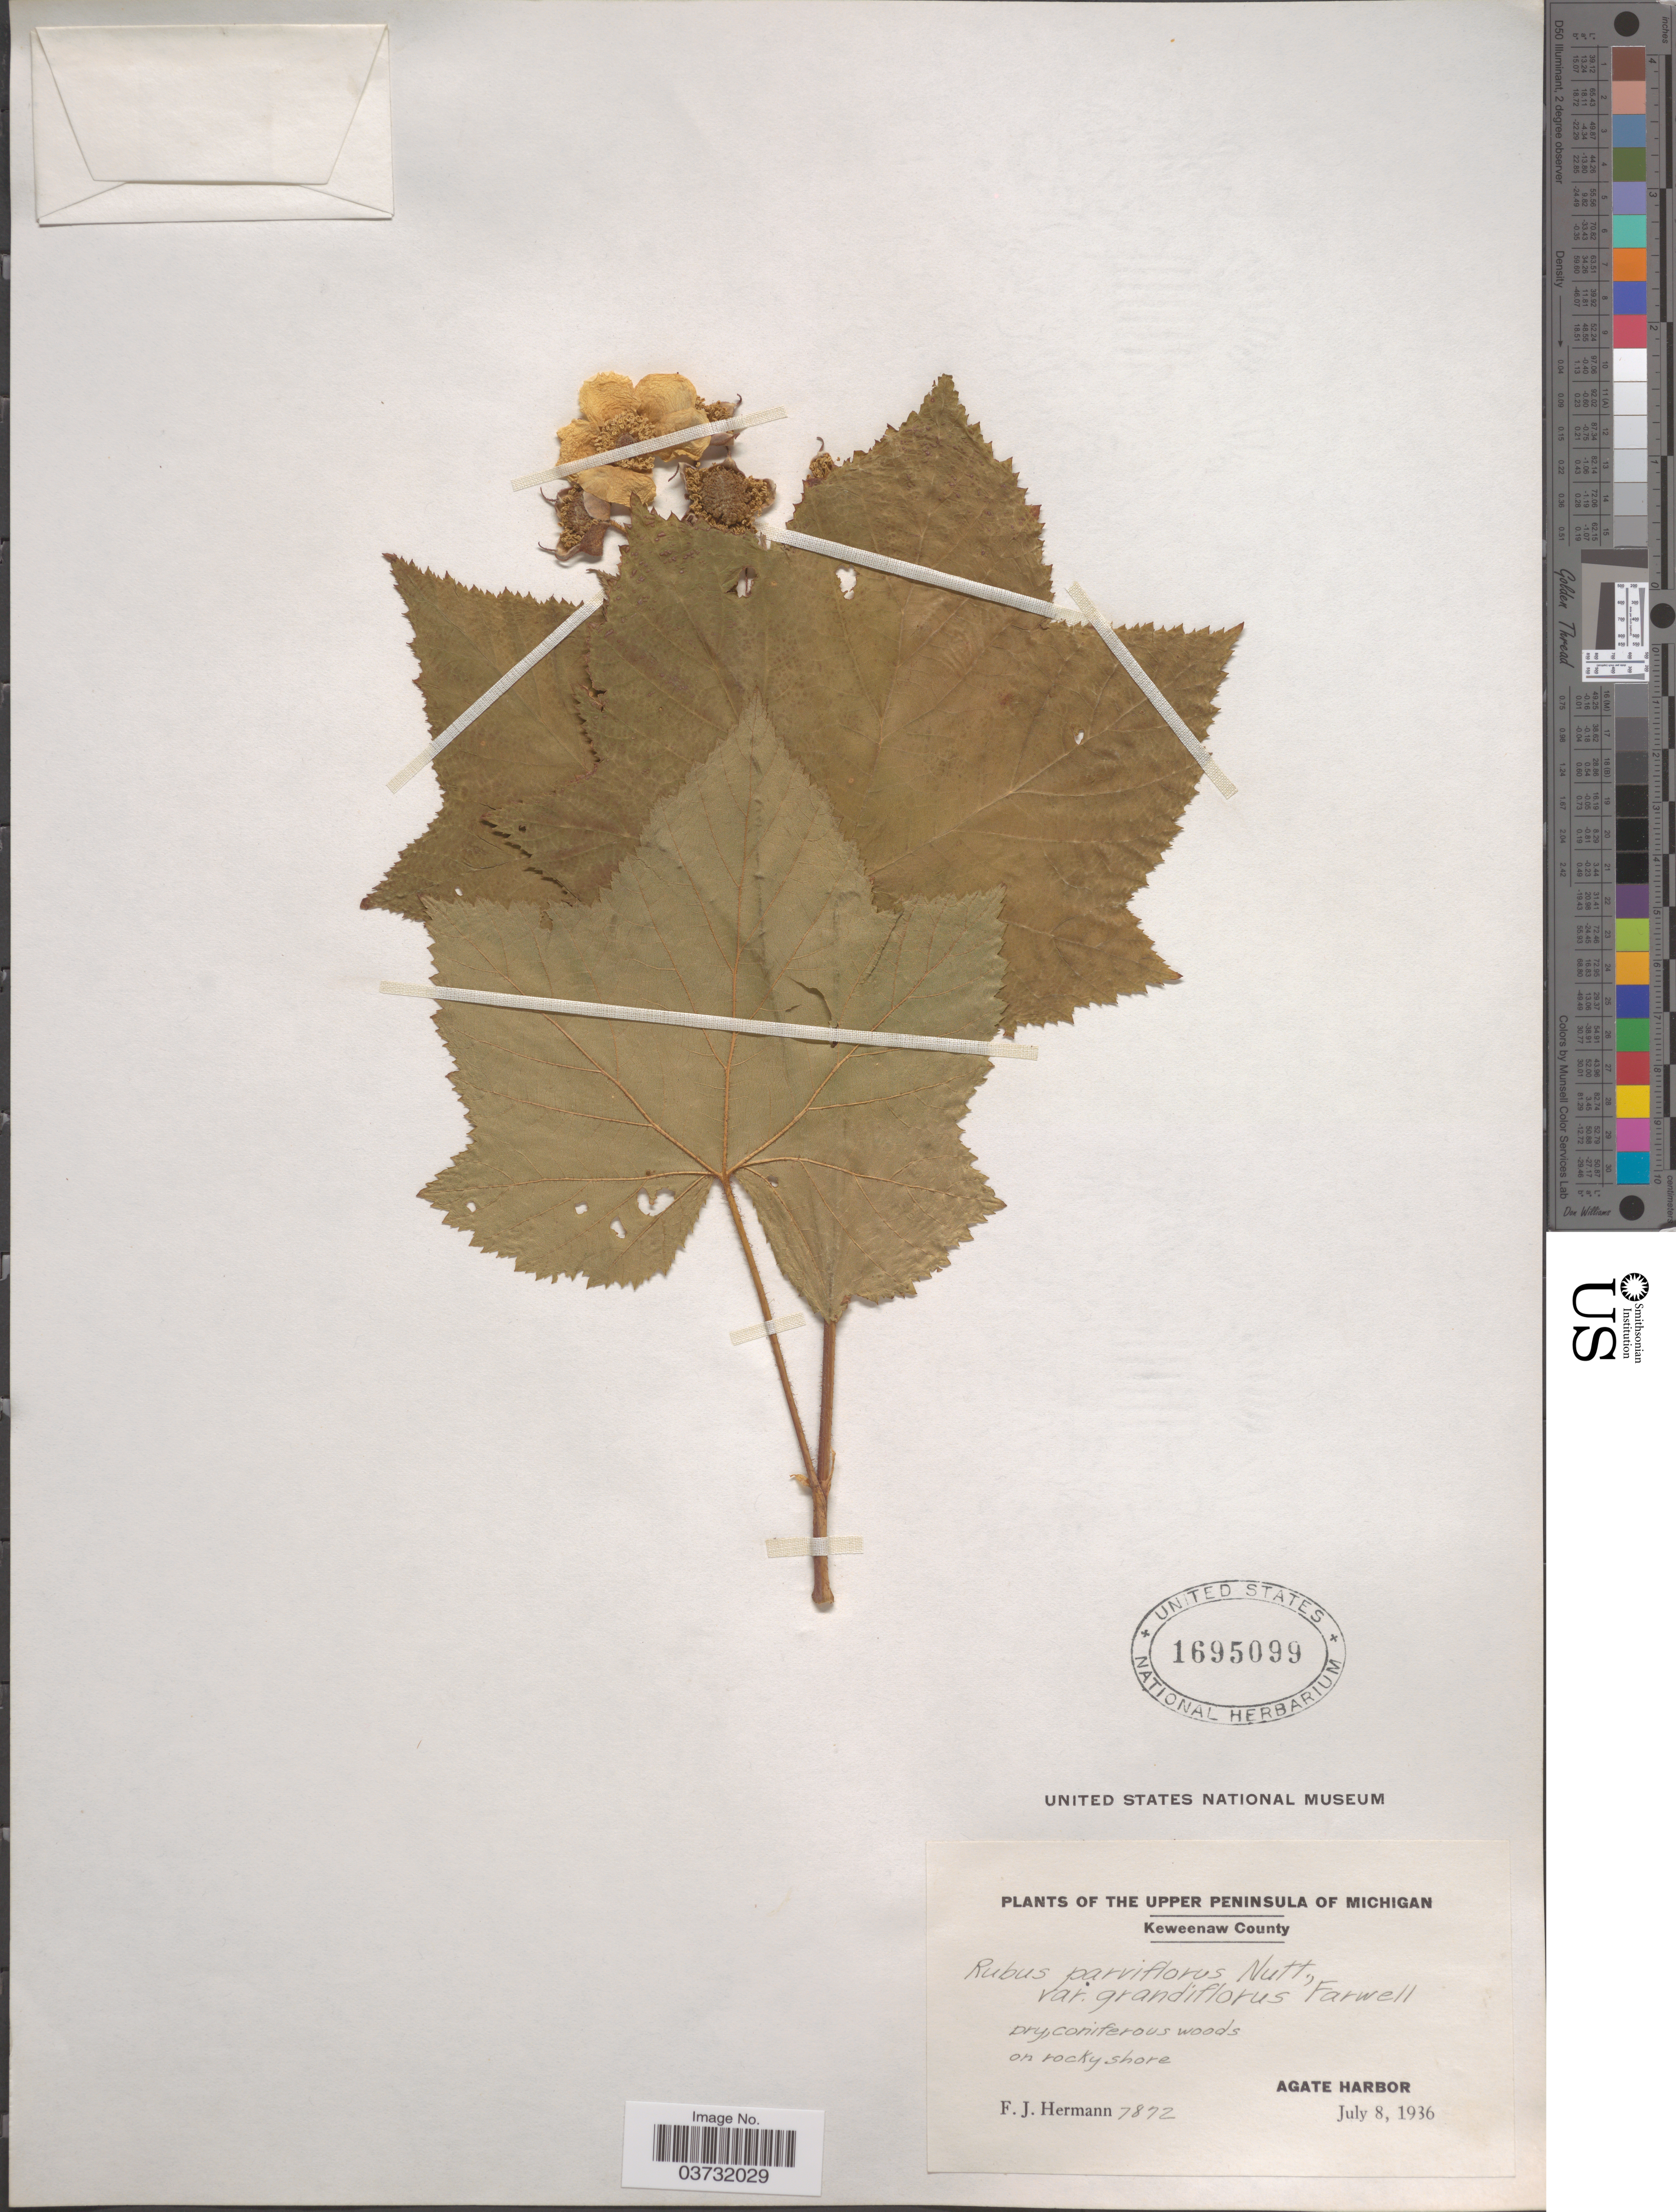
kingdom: Plantae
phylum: Tracheophyta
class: Magnoliopsida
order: Rosales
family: Rosaceae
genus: Rubus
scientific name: Rubus parviflorus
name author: Nutt.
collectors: F. J. Hermann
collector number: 7872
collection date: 1936-07-08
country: United States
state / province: Michigan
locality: Upper Peninsula. Keweenaw County. Agate Harbor.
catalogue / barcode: US 1695099